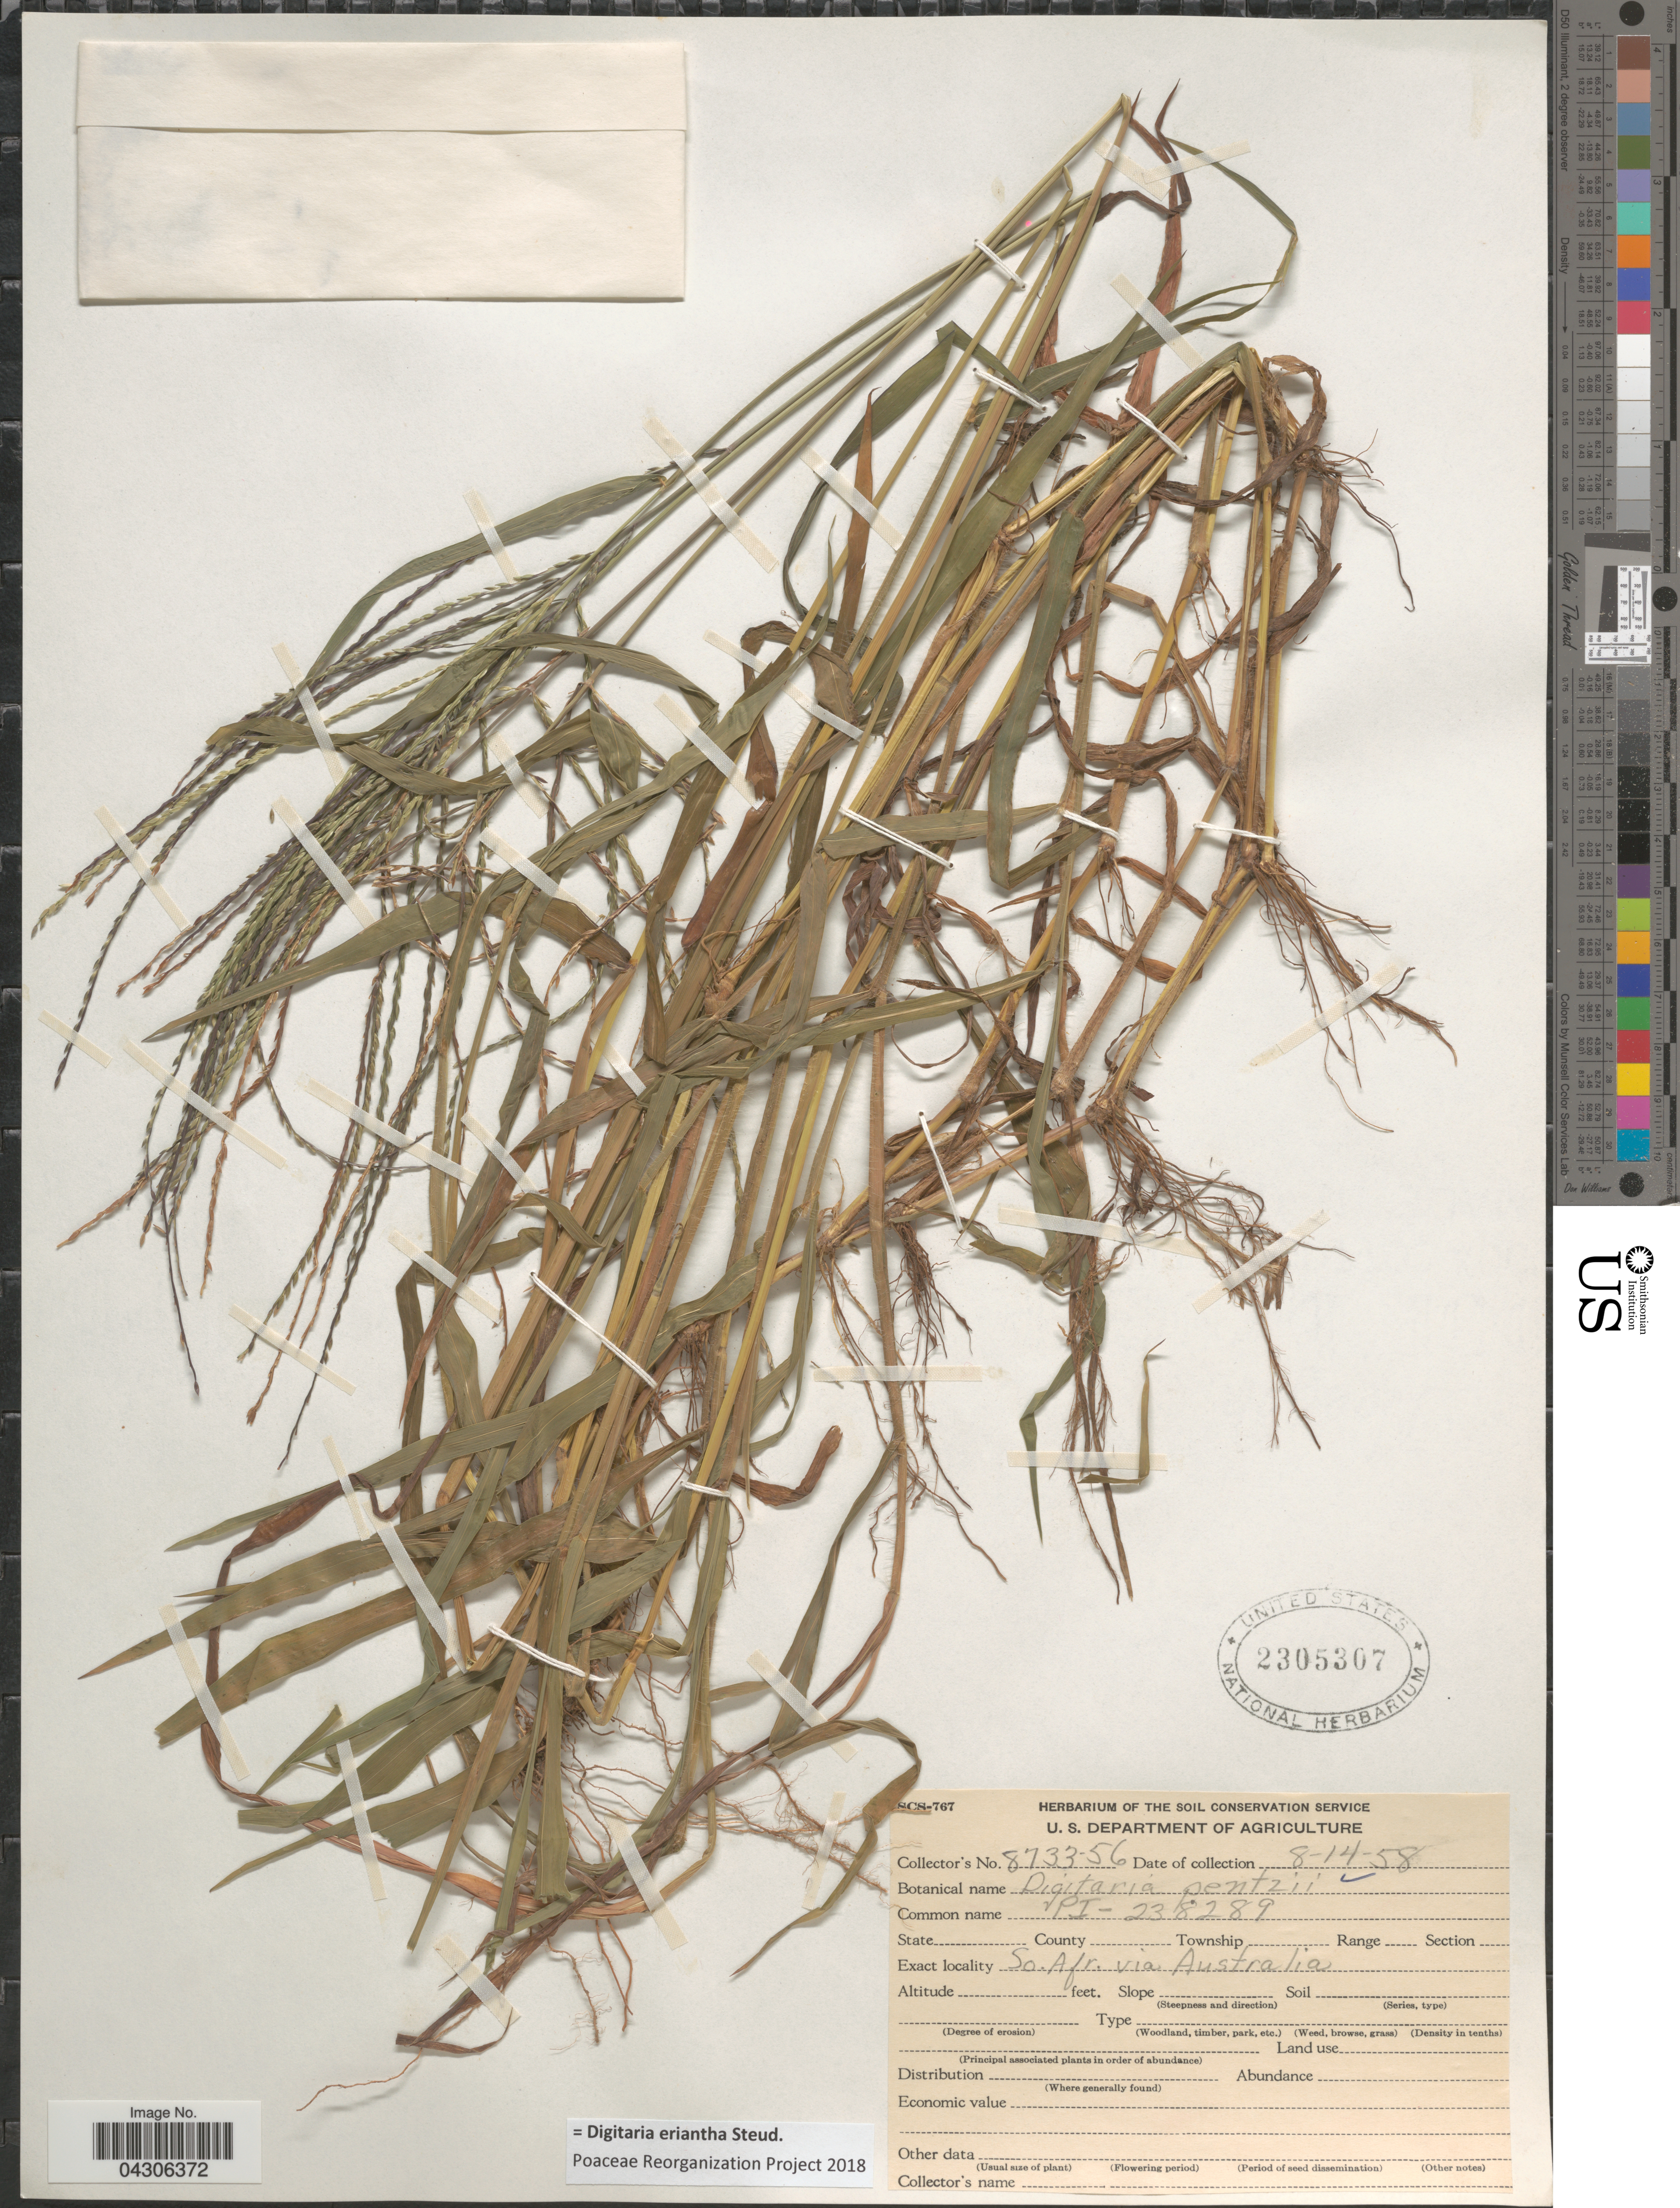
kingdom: Plantae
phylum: Tracheophyta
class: Liliopsida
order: Poales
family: Poaceae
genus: Digitaria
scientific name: Digitaria eriantha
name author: Steud.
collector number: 8733-56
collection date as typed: Transcribed d/m/y: 14/8/58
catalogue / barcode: US 2305307